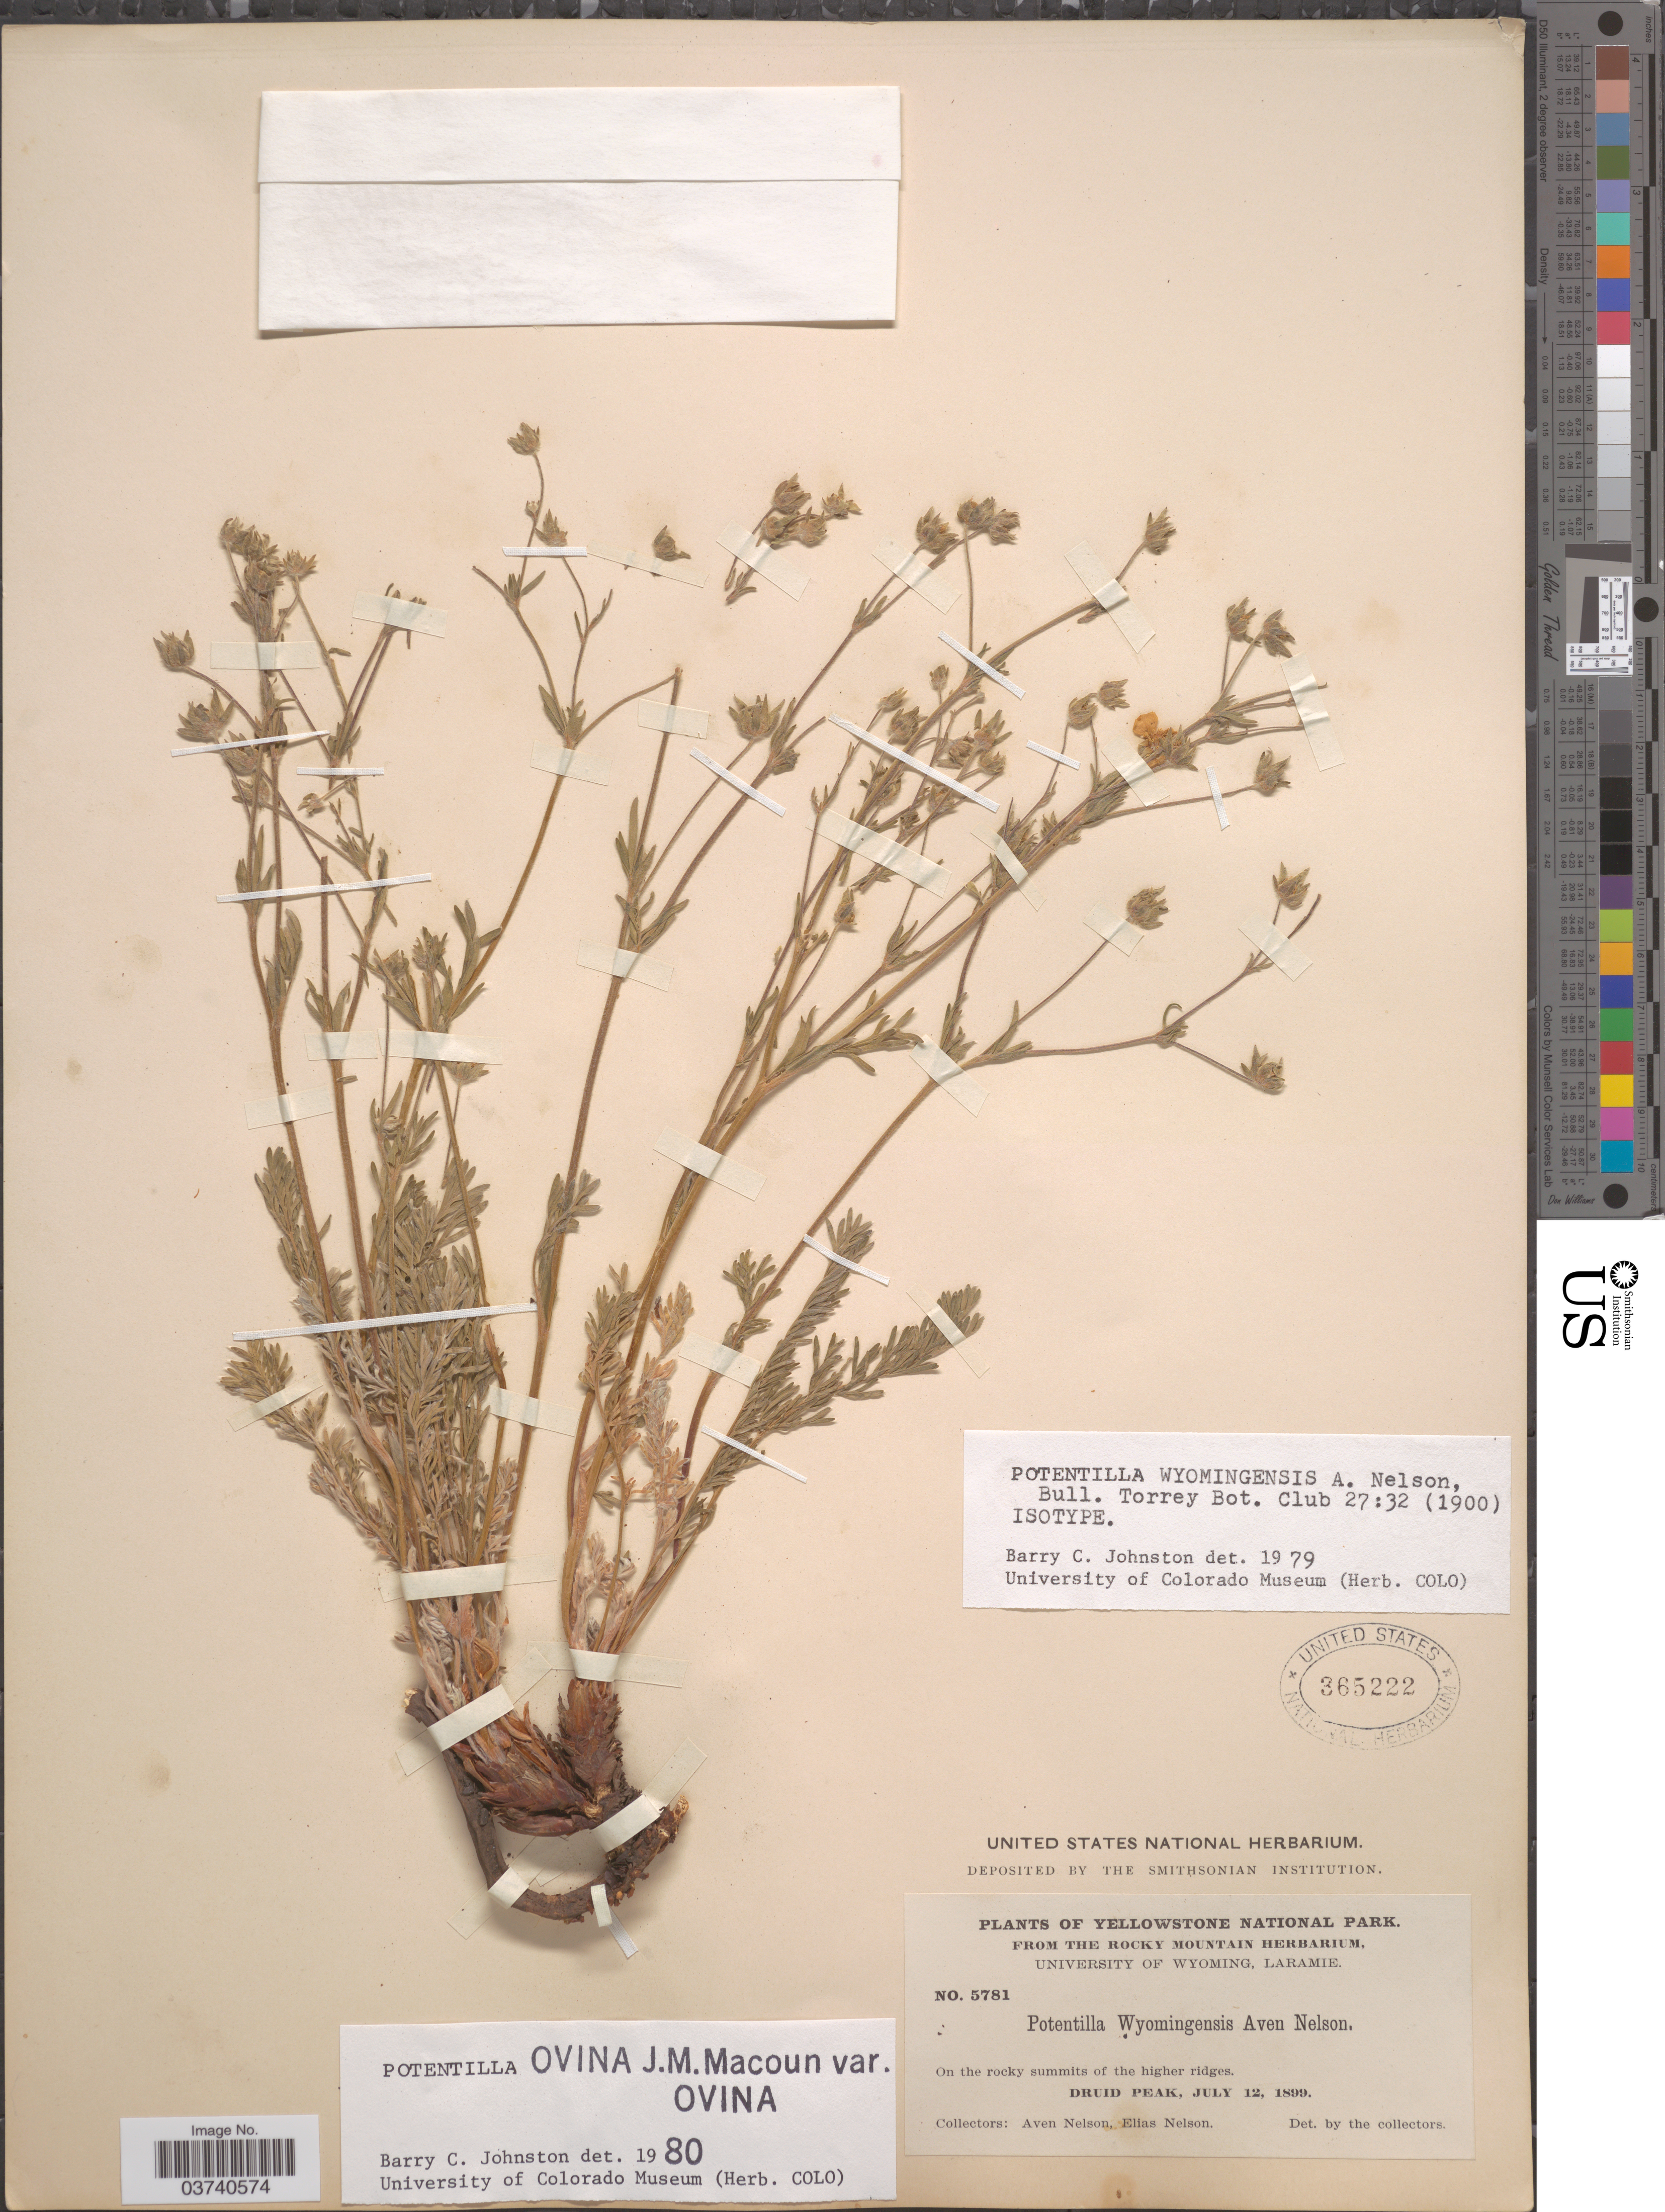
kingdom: Plantae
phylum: Tracheophyta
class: Magnoliopsida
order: Rosales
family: Rosaceae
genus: Potentilla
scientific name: Potentilla ovina var. ovina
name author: Macoun ex J.M. Macoun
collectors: A. Nelson & E. Nelson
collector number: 5781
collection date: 1899-07-12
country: United States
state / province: Wyoming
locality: Yellowstone National Park. Druid Peak.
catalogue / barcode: US 365222